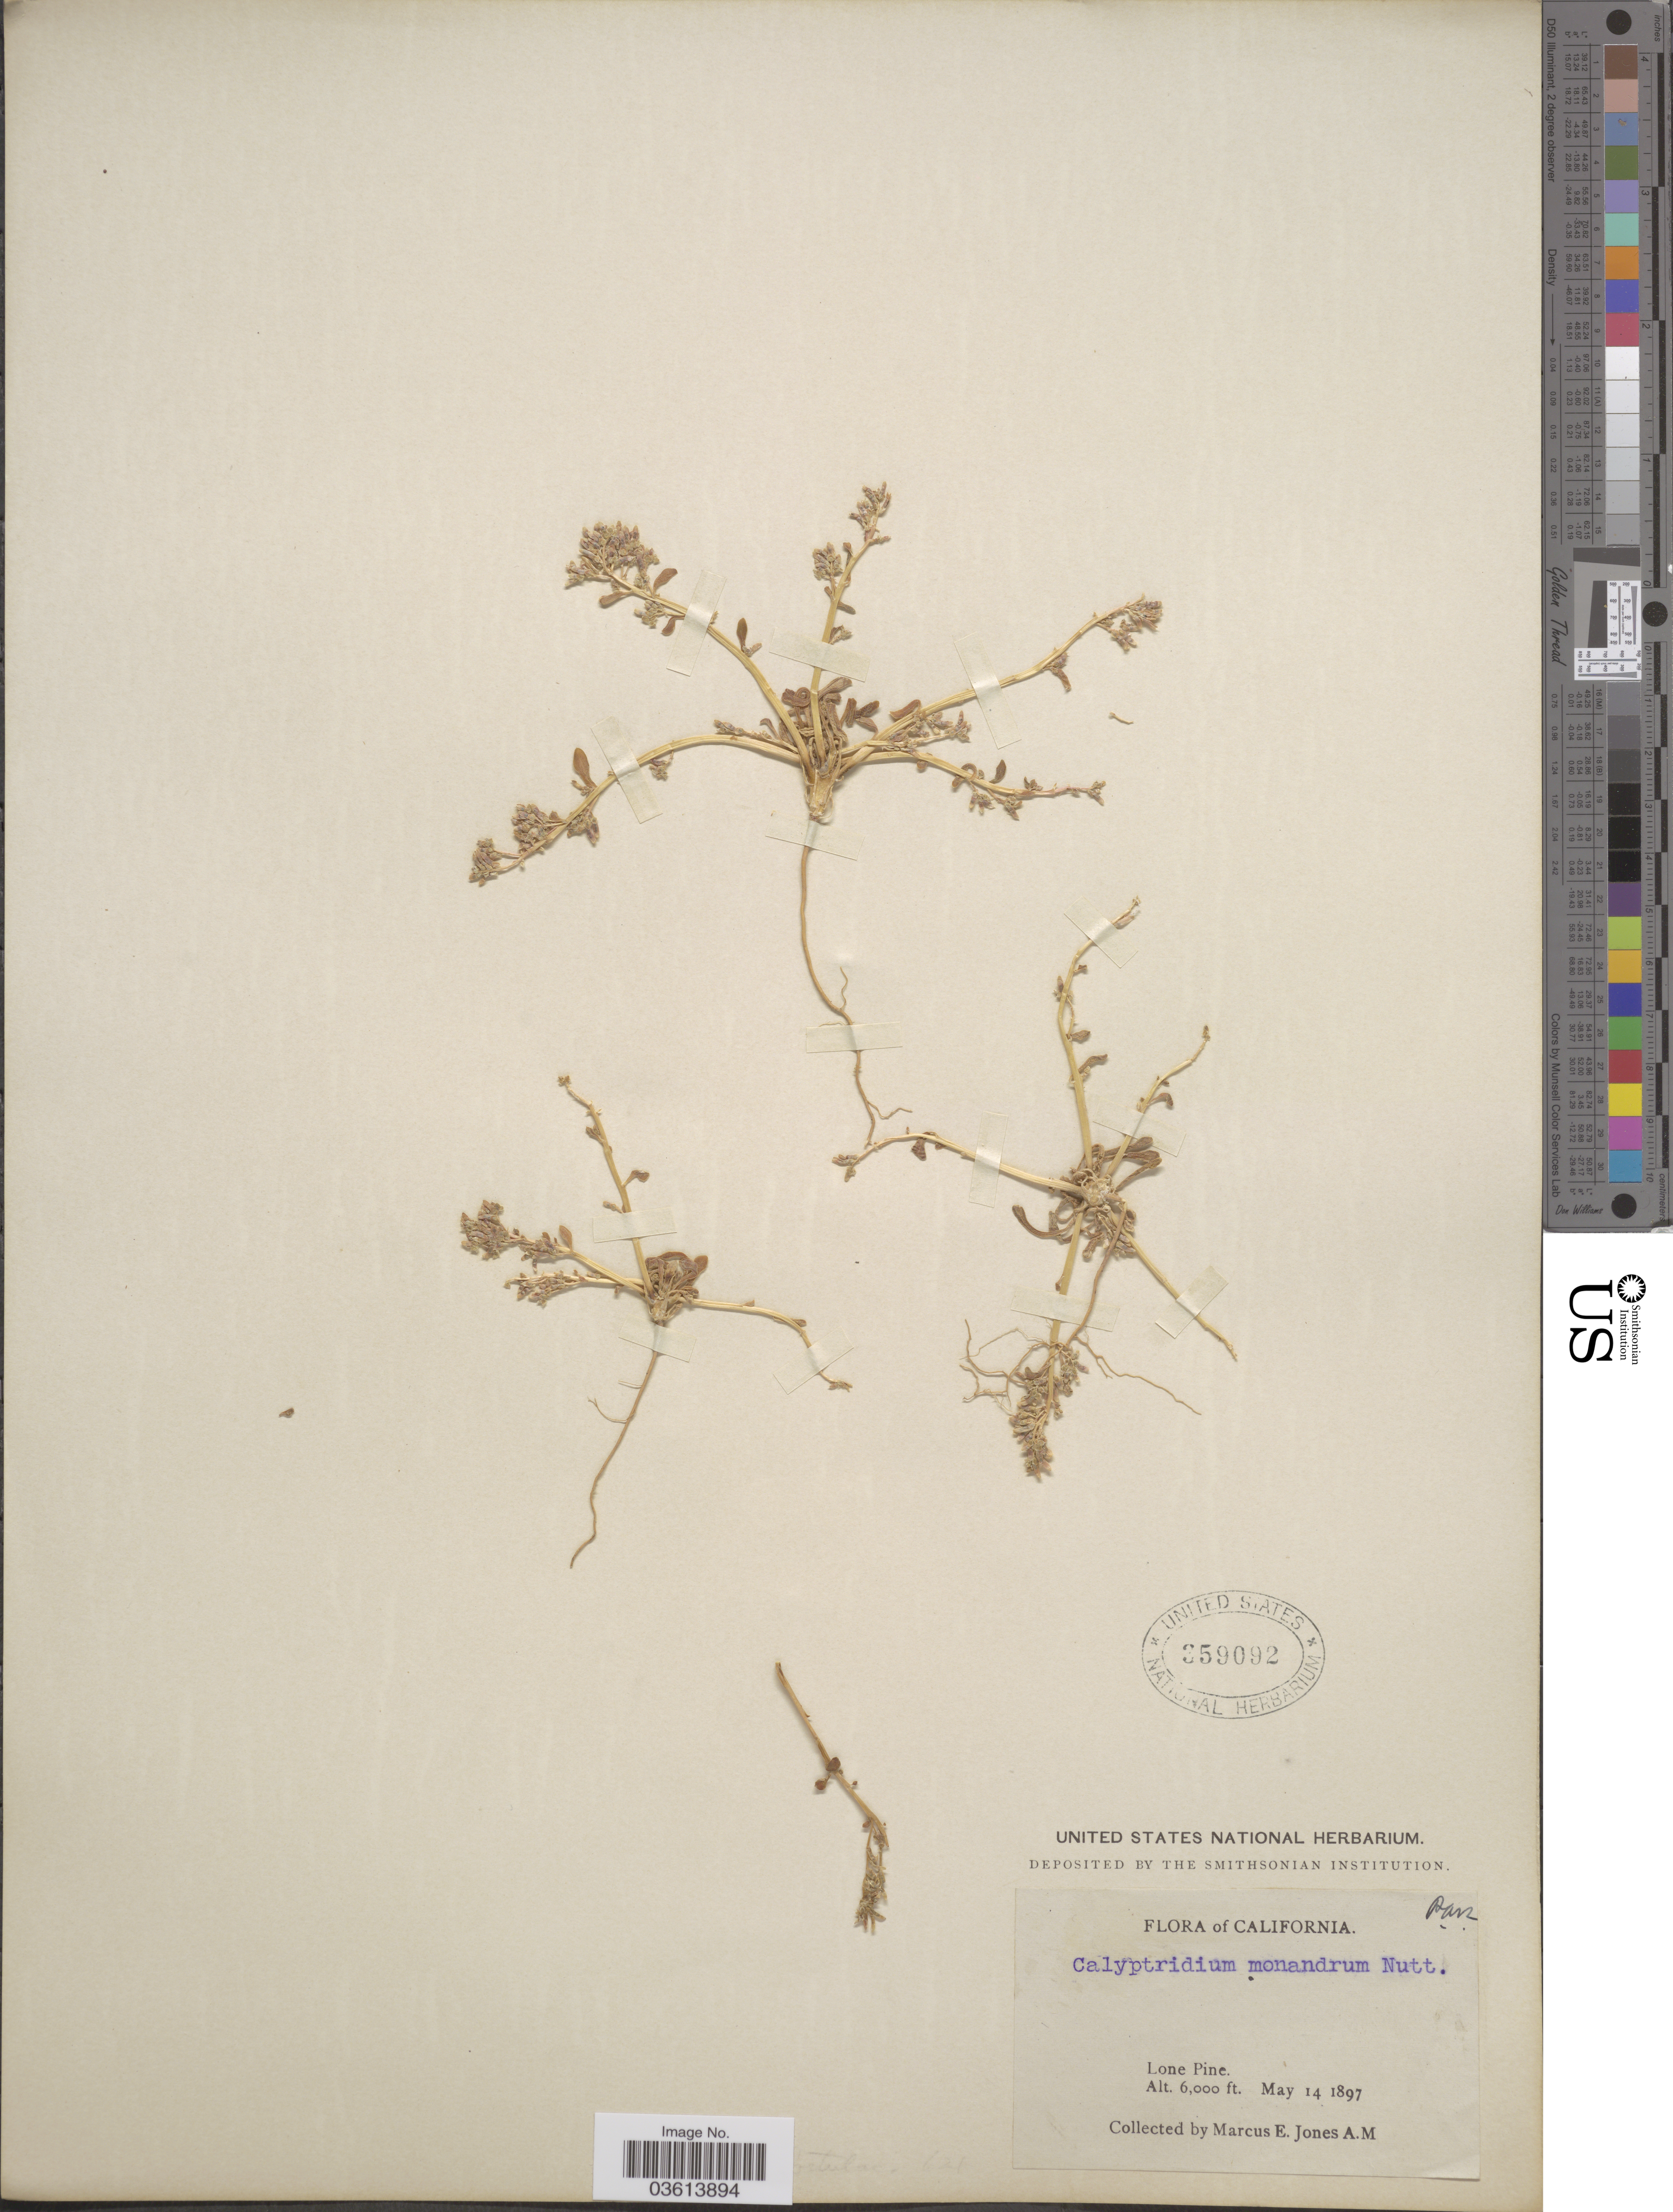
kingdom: Plantae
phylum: Tracheophyta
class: Magnoliopsida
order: Caryophyllales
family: Montiaceae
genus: Calyptridium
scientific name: Calyptridium monandrum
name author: (Nutt.) Nutt.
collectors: M. E. Jones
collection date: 1897-05-14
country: United States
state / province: California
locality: Lone Pine.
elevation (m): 1829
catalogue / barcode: US 359092